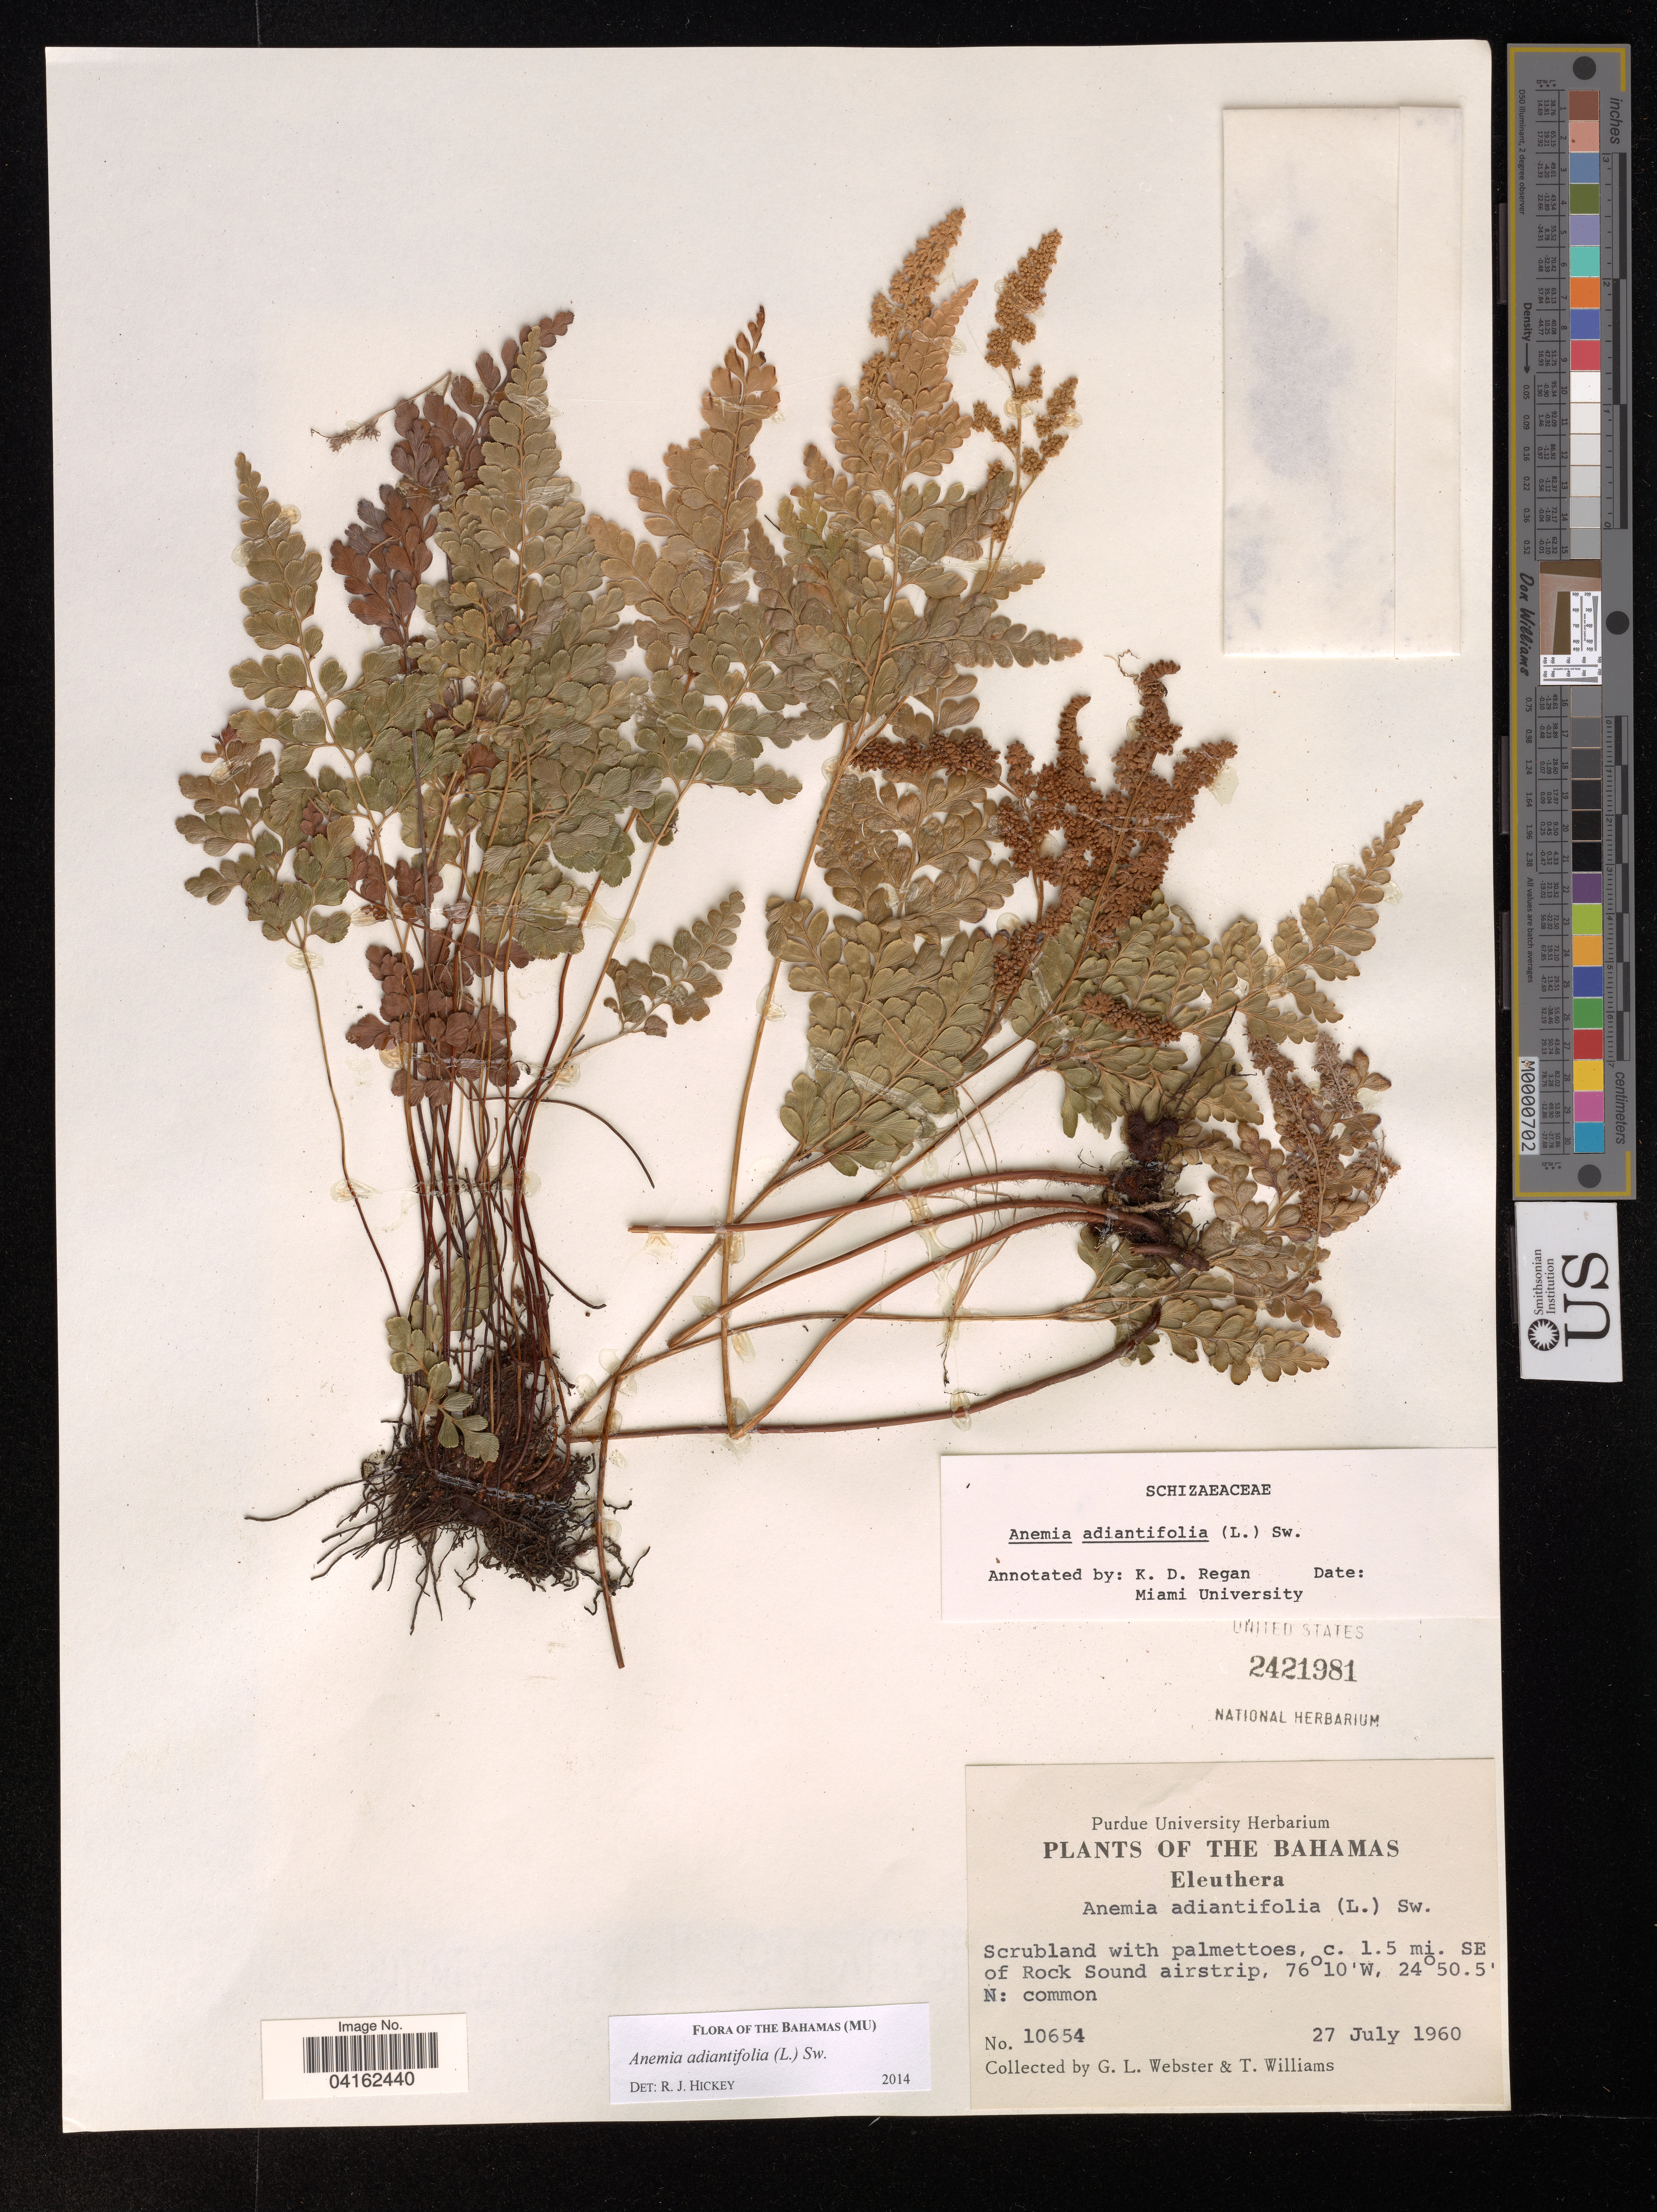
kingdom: Plantae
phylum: Tracheophyta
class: Polypodiopsida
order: Schizaeales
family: Anemiaceae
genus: Anemia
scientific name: Anemia adiantifolia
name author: (L.) Sw.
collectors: G. L. Webster & T. Williams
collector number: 10654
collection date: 1960-07-27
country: Bahamas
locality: The Bahamas. Eleuthera. C. 1.5 mi. SE of Rock Sound airstrip.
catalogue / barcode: US 2421981